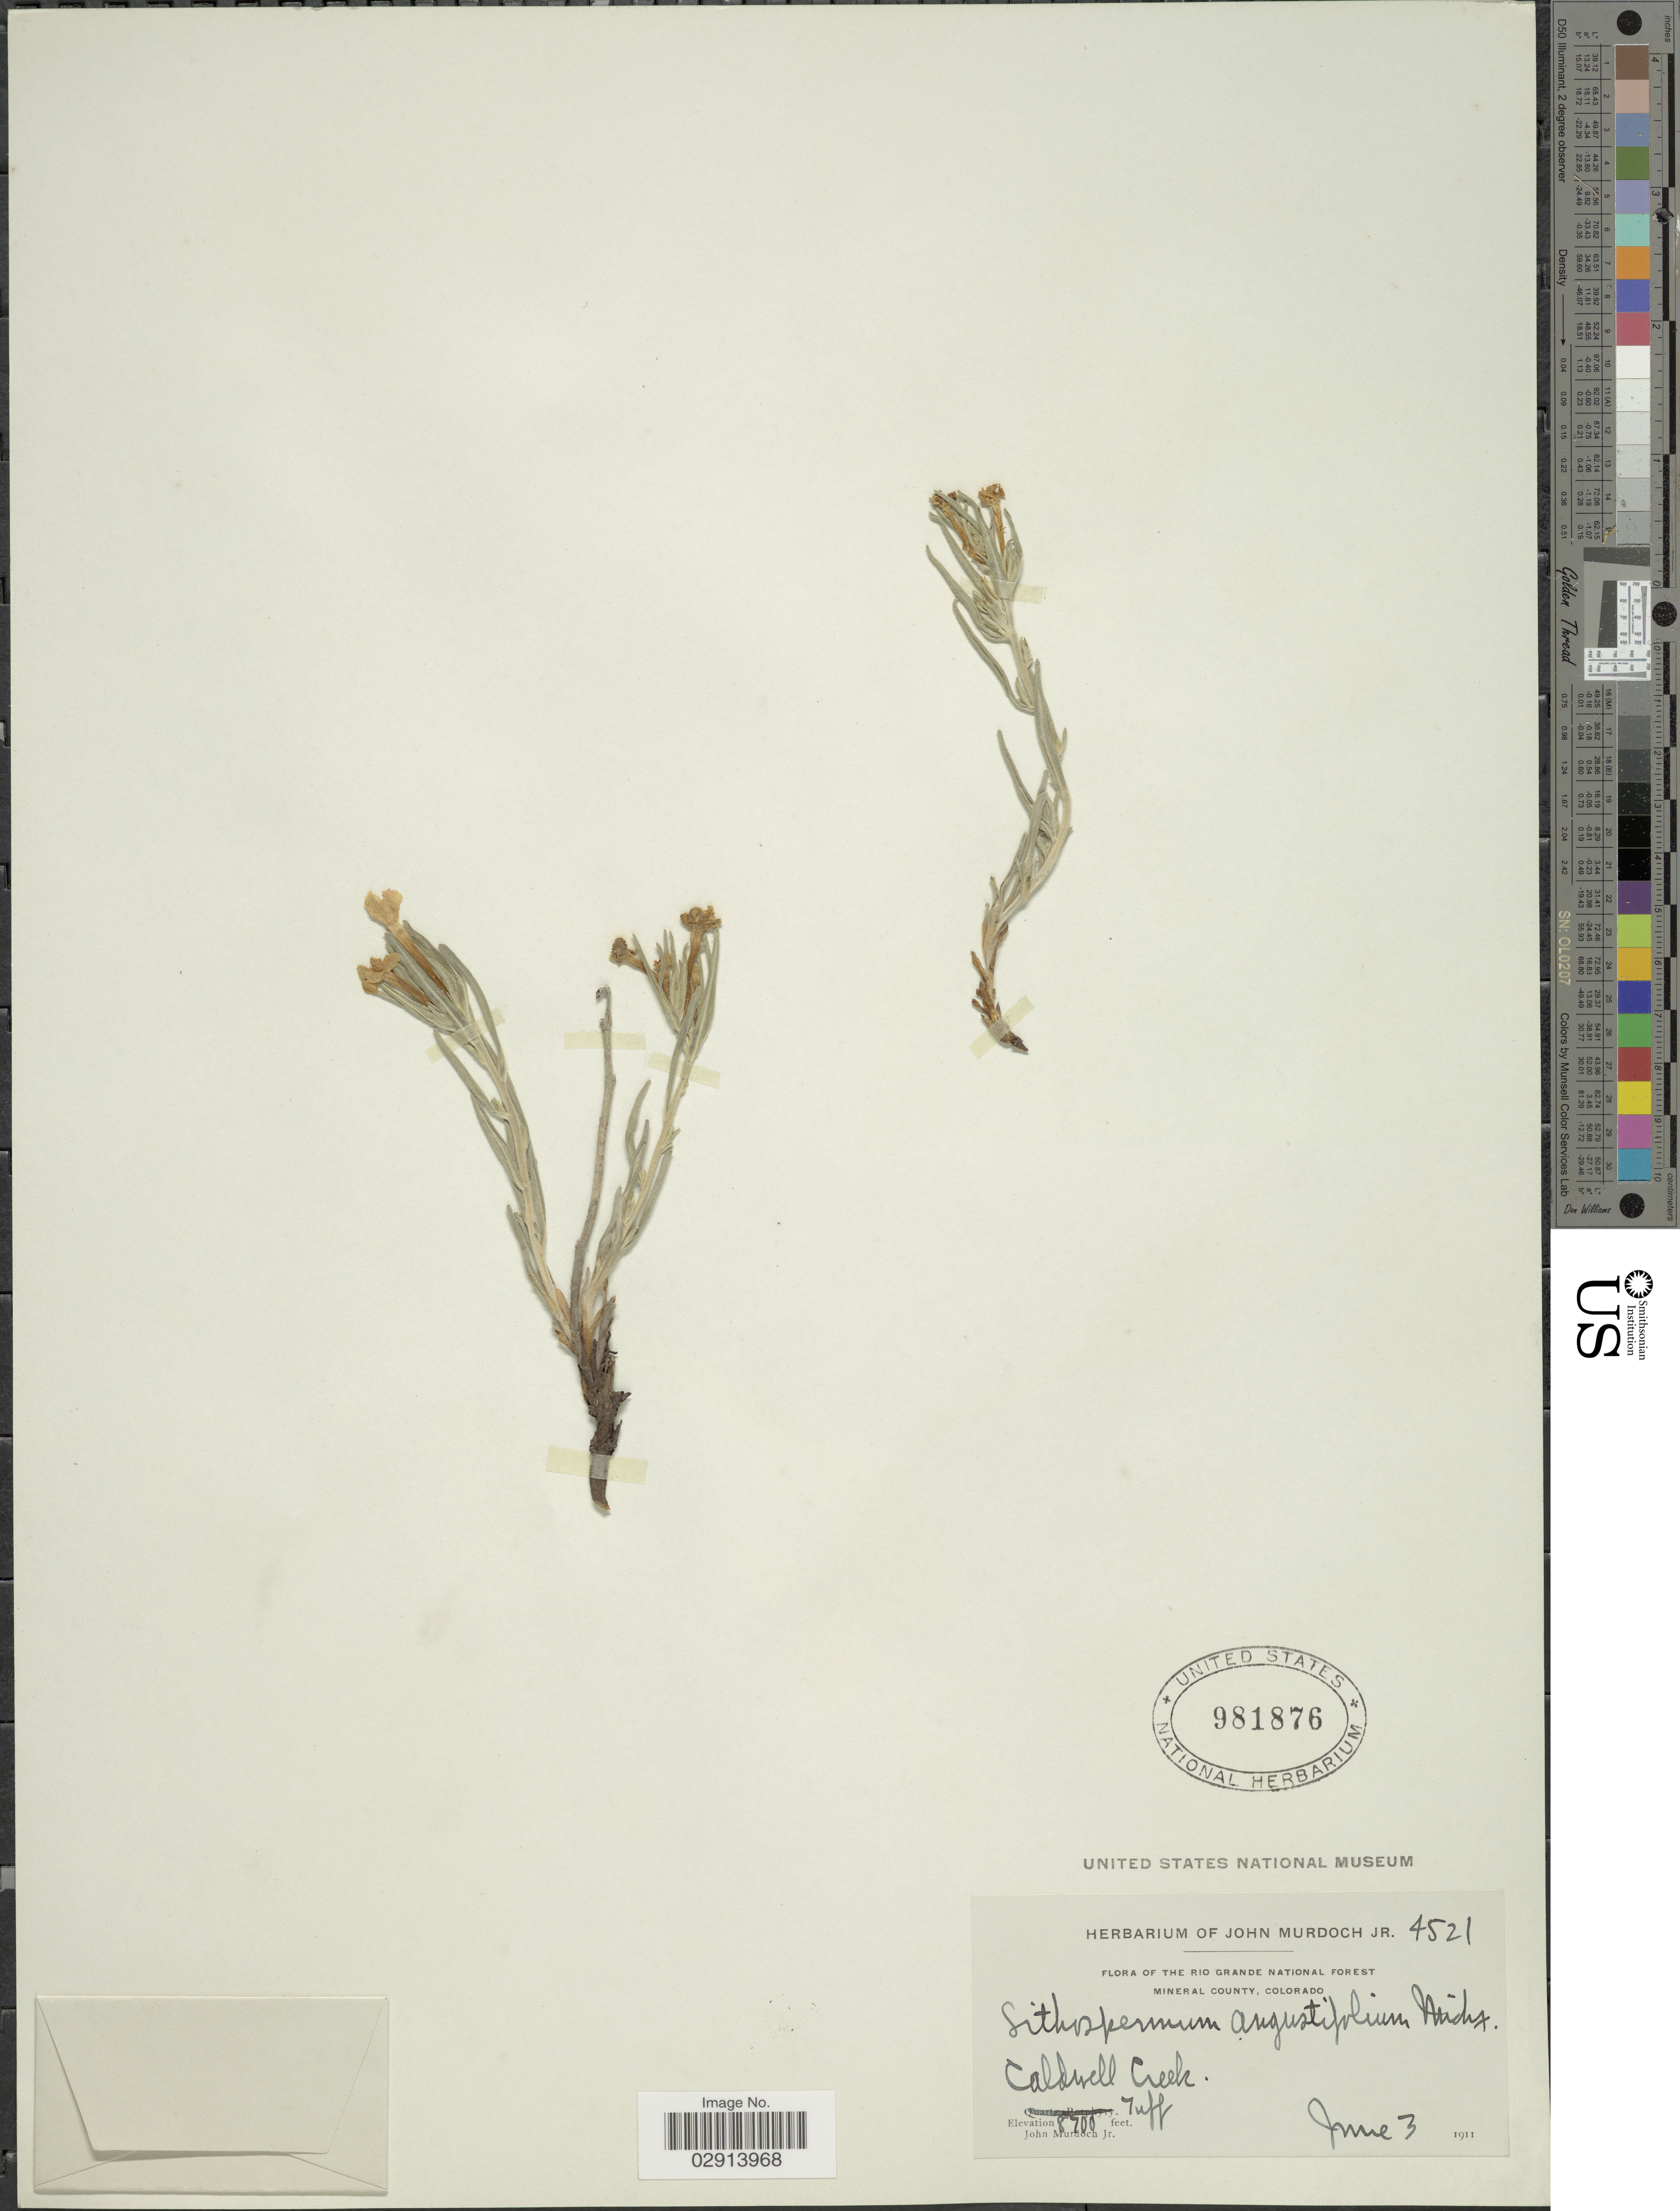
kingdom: Plantae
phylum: Tracheophyta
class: Magnoliopsida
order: Boraginales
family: Boraginaceae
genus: Lithospermum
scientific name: Lithospermum incisum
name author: Lehm.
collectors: J. Murdoch Jr.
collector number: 4521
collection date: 1911-06-03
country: United States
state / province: Colorado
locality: Rio Grande National Forest. Mineral County. Caldwell Creek. Tuff.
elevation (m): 2652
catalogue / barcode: US 981876